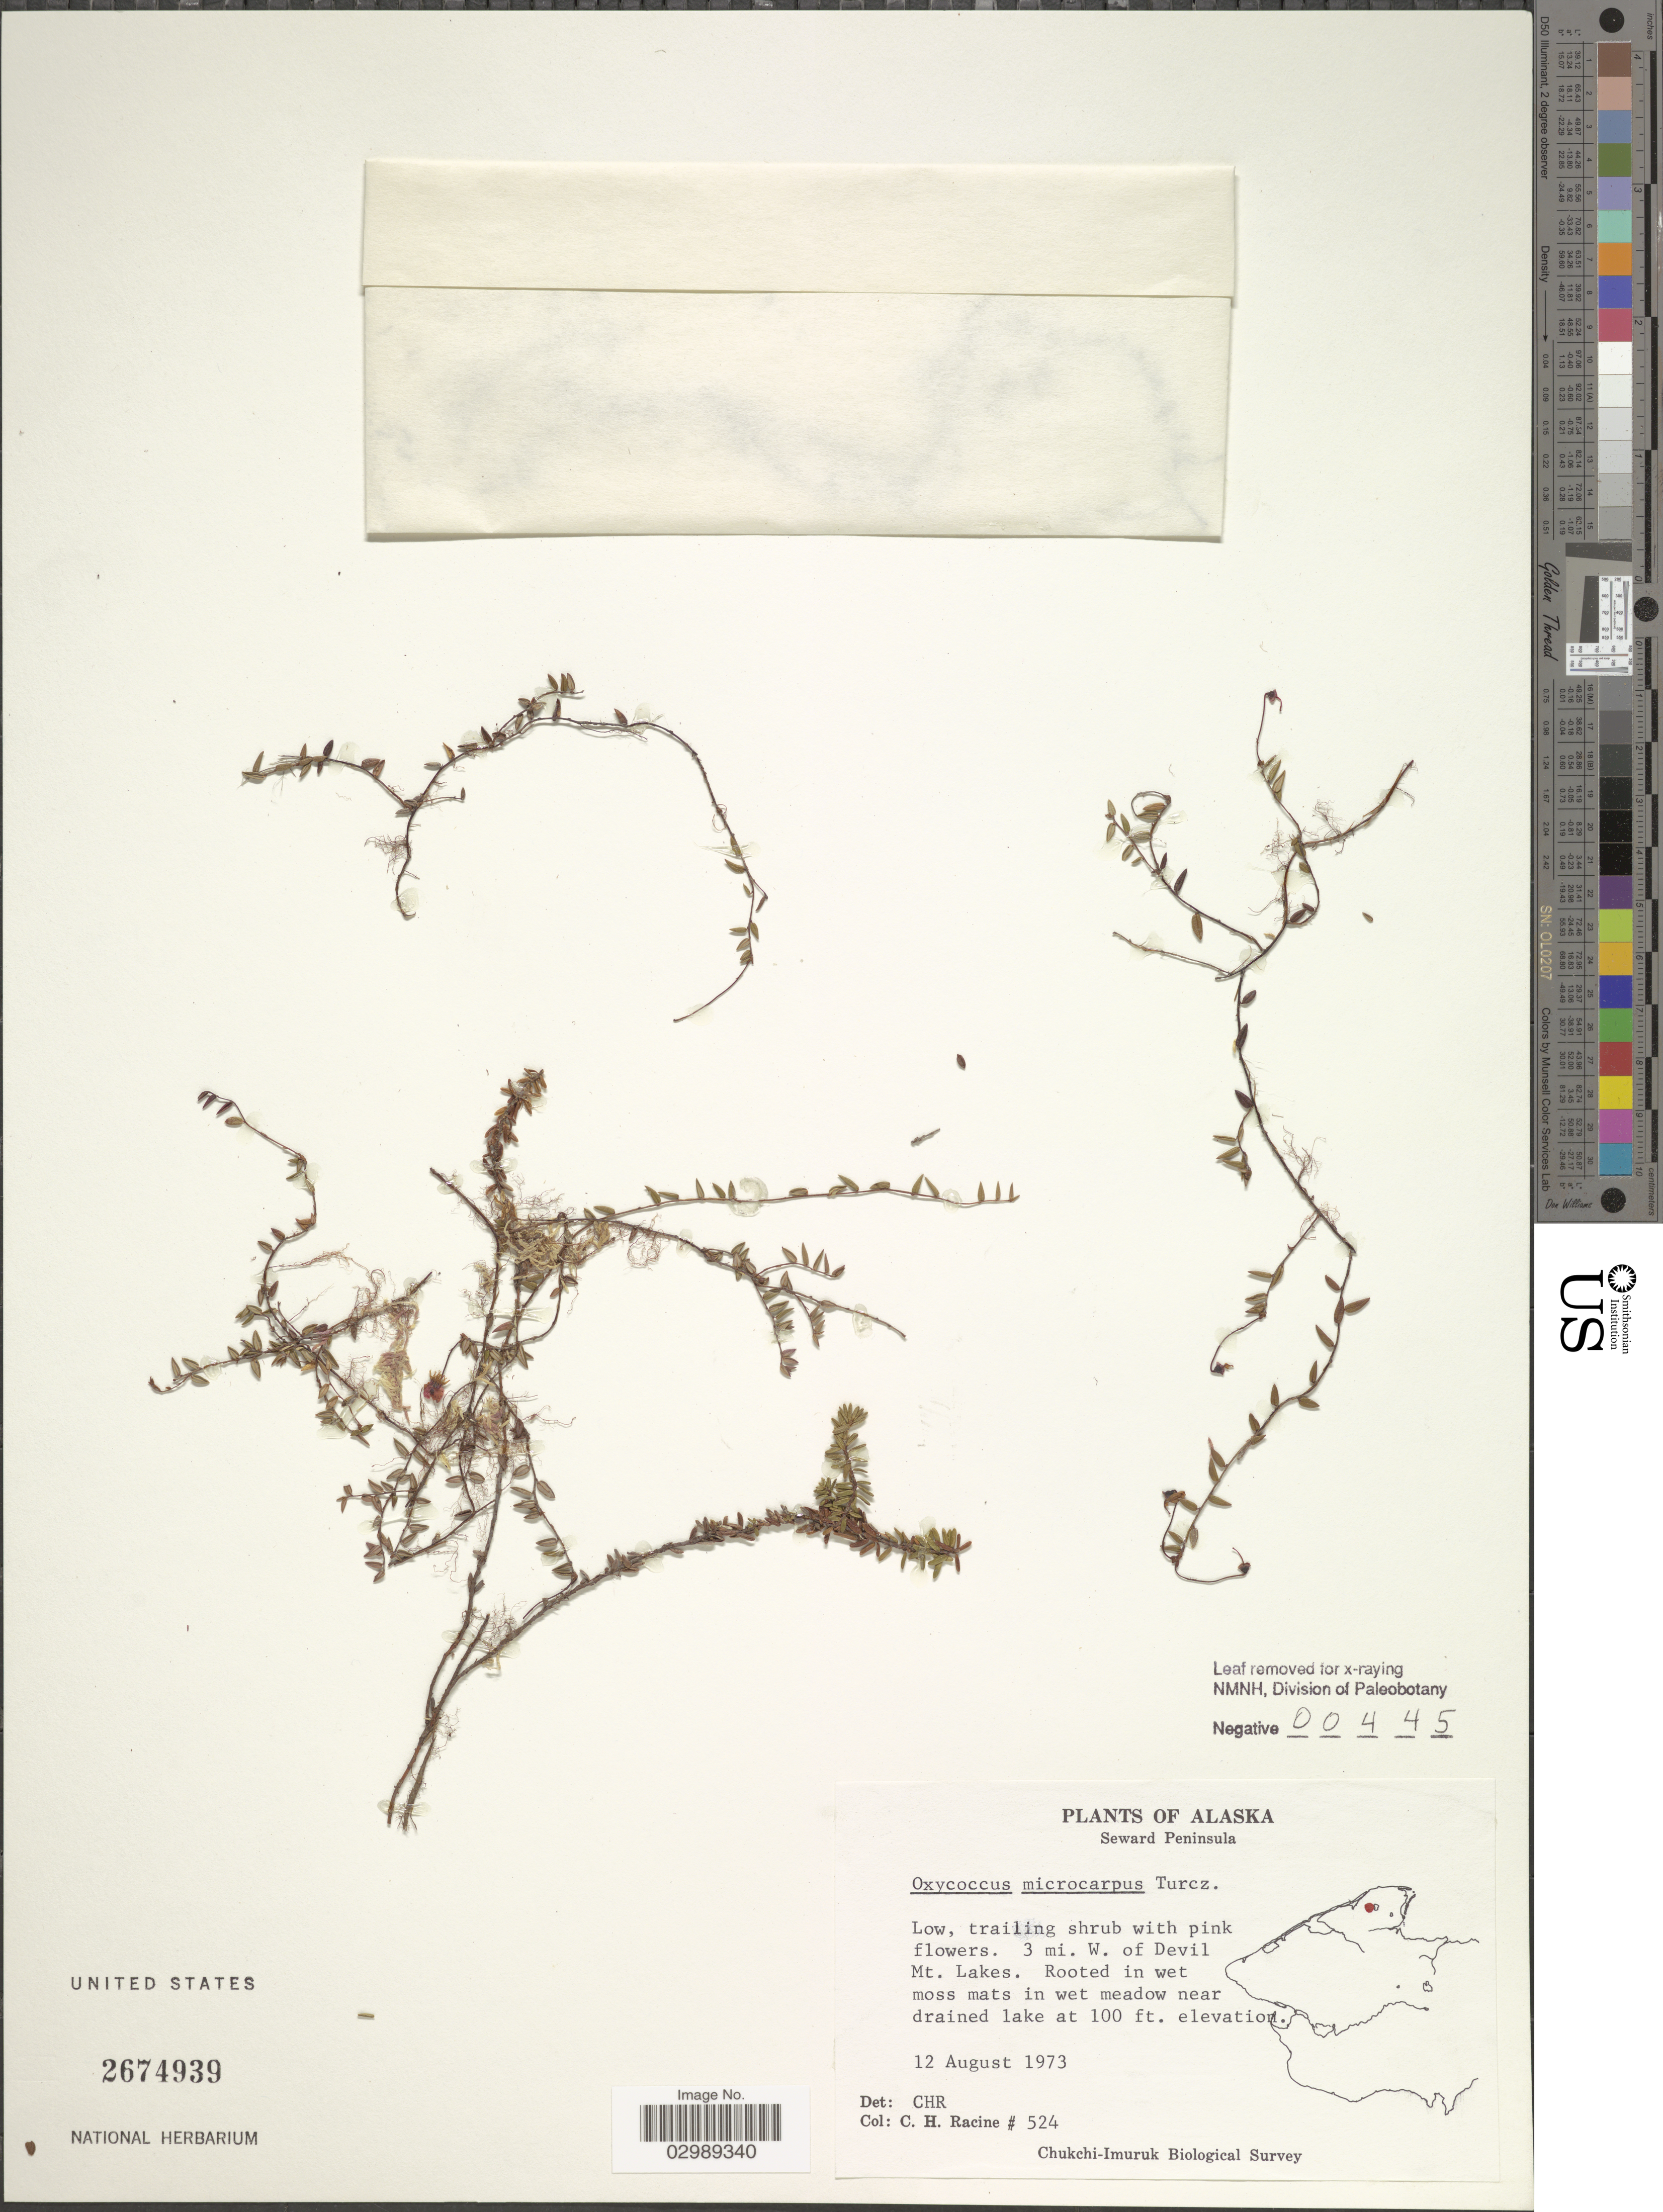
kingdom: Plantae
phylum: Tracheophyta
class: Magnoliopsida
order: Ericales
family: Ericaceae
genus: Vaccinium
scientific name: Vaccinium oxycoccos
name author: L.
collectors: C. Racine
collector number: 524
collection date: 1973-08-12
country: United States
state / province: Alaska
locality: Seward Peninsula, 3 mi. W. of Devil Mt. Lakes.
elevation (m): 30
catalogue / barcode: US 2674939